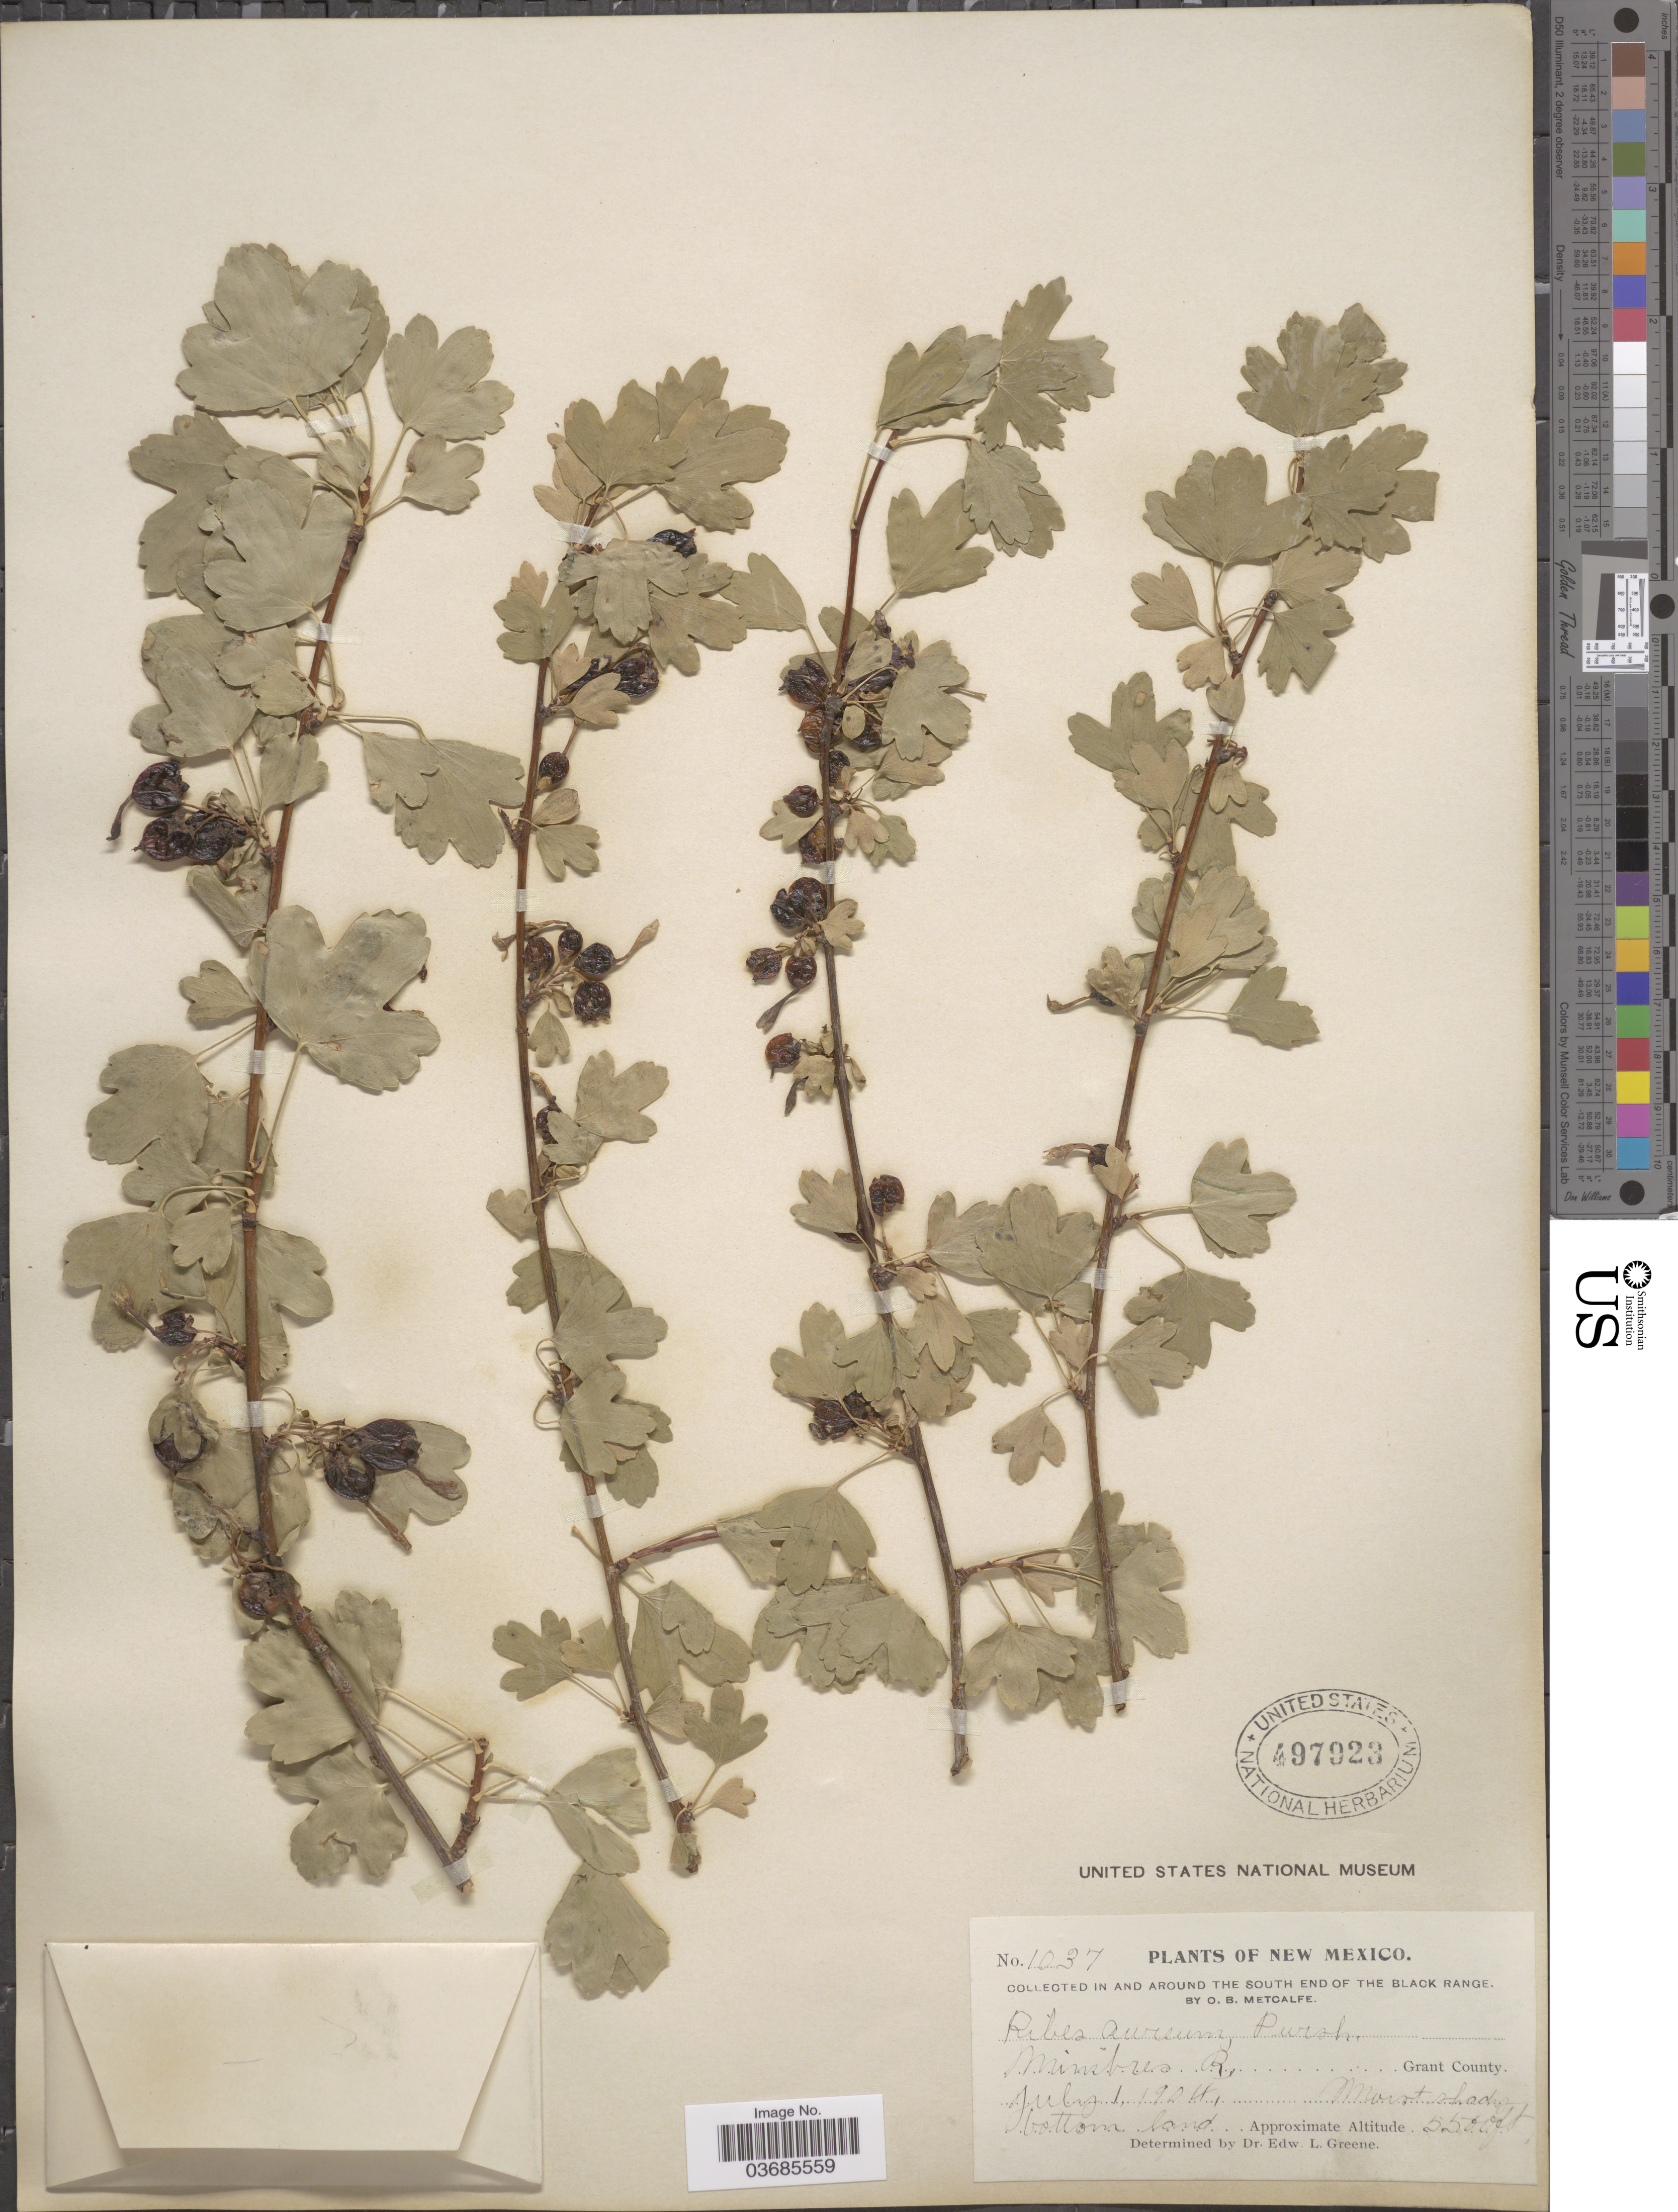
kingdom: Plantae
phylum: Tracheophyta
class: Magnoliopsida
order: Saxifragales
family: Grossulariaceae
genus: Ribes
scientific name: Ribes aureum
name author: Pursh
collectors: O. B. Metcalfe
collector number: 1037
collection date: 1904-07-01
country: United States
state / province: New Mexico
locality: In and around the south end of the Black Range. Mimbres R., Grant County.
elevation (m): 1676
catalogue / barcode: US 497923